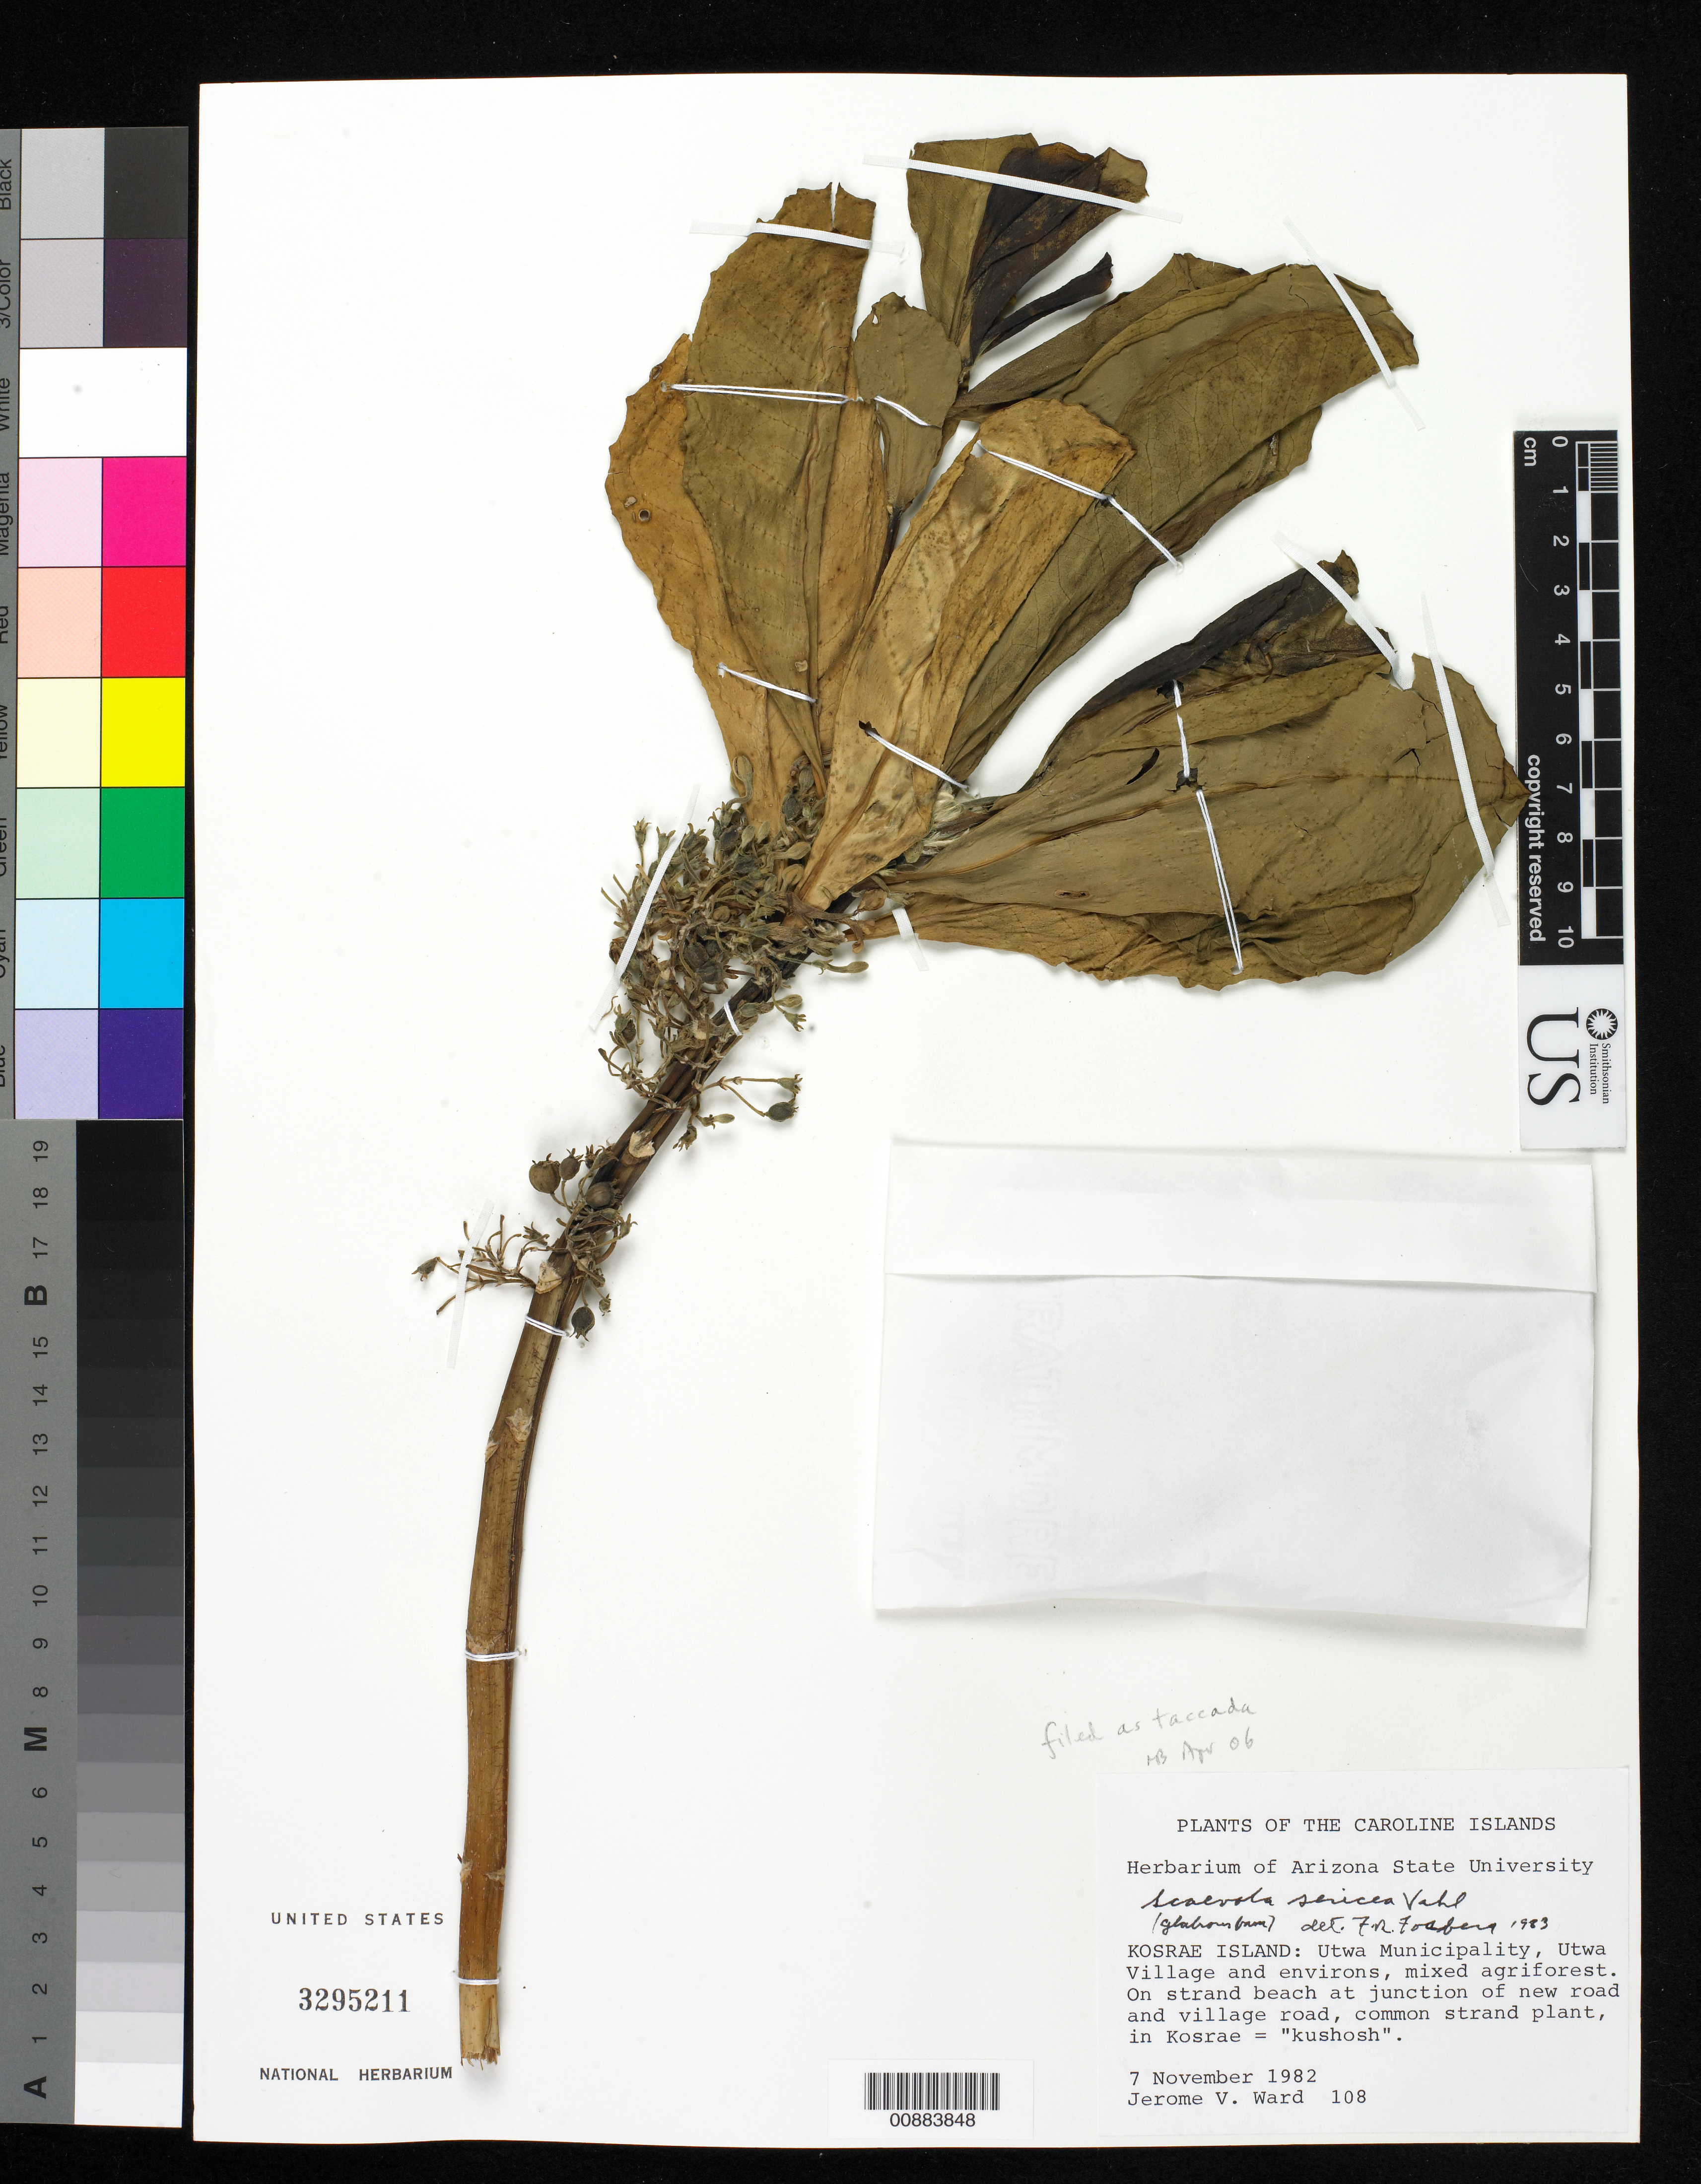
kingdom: Plantae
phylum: Tracheophyta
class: Magnoliopsida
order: Asterales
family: Goodeniaceae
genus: Scaevola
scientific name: Scaevola taccada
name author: (Gaertn.) Roxb.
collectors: J. V. Ward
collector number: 108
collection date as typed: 07 Nov 1982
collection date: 1982-11-07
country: Micronesia, Federated States of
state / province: Kosrae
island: Kosrae [Kusaie]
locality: Utwa Municipality, Utwa Village and environs, mixed agriforest. On strand beach at junction of new road and village road.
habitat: Common strand plant.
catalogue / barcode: US 3295211